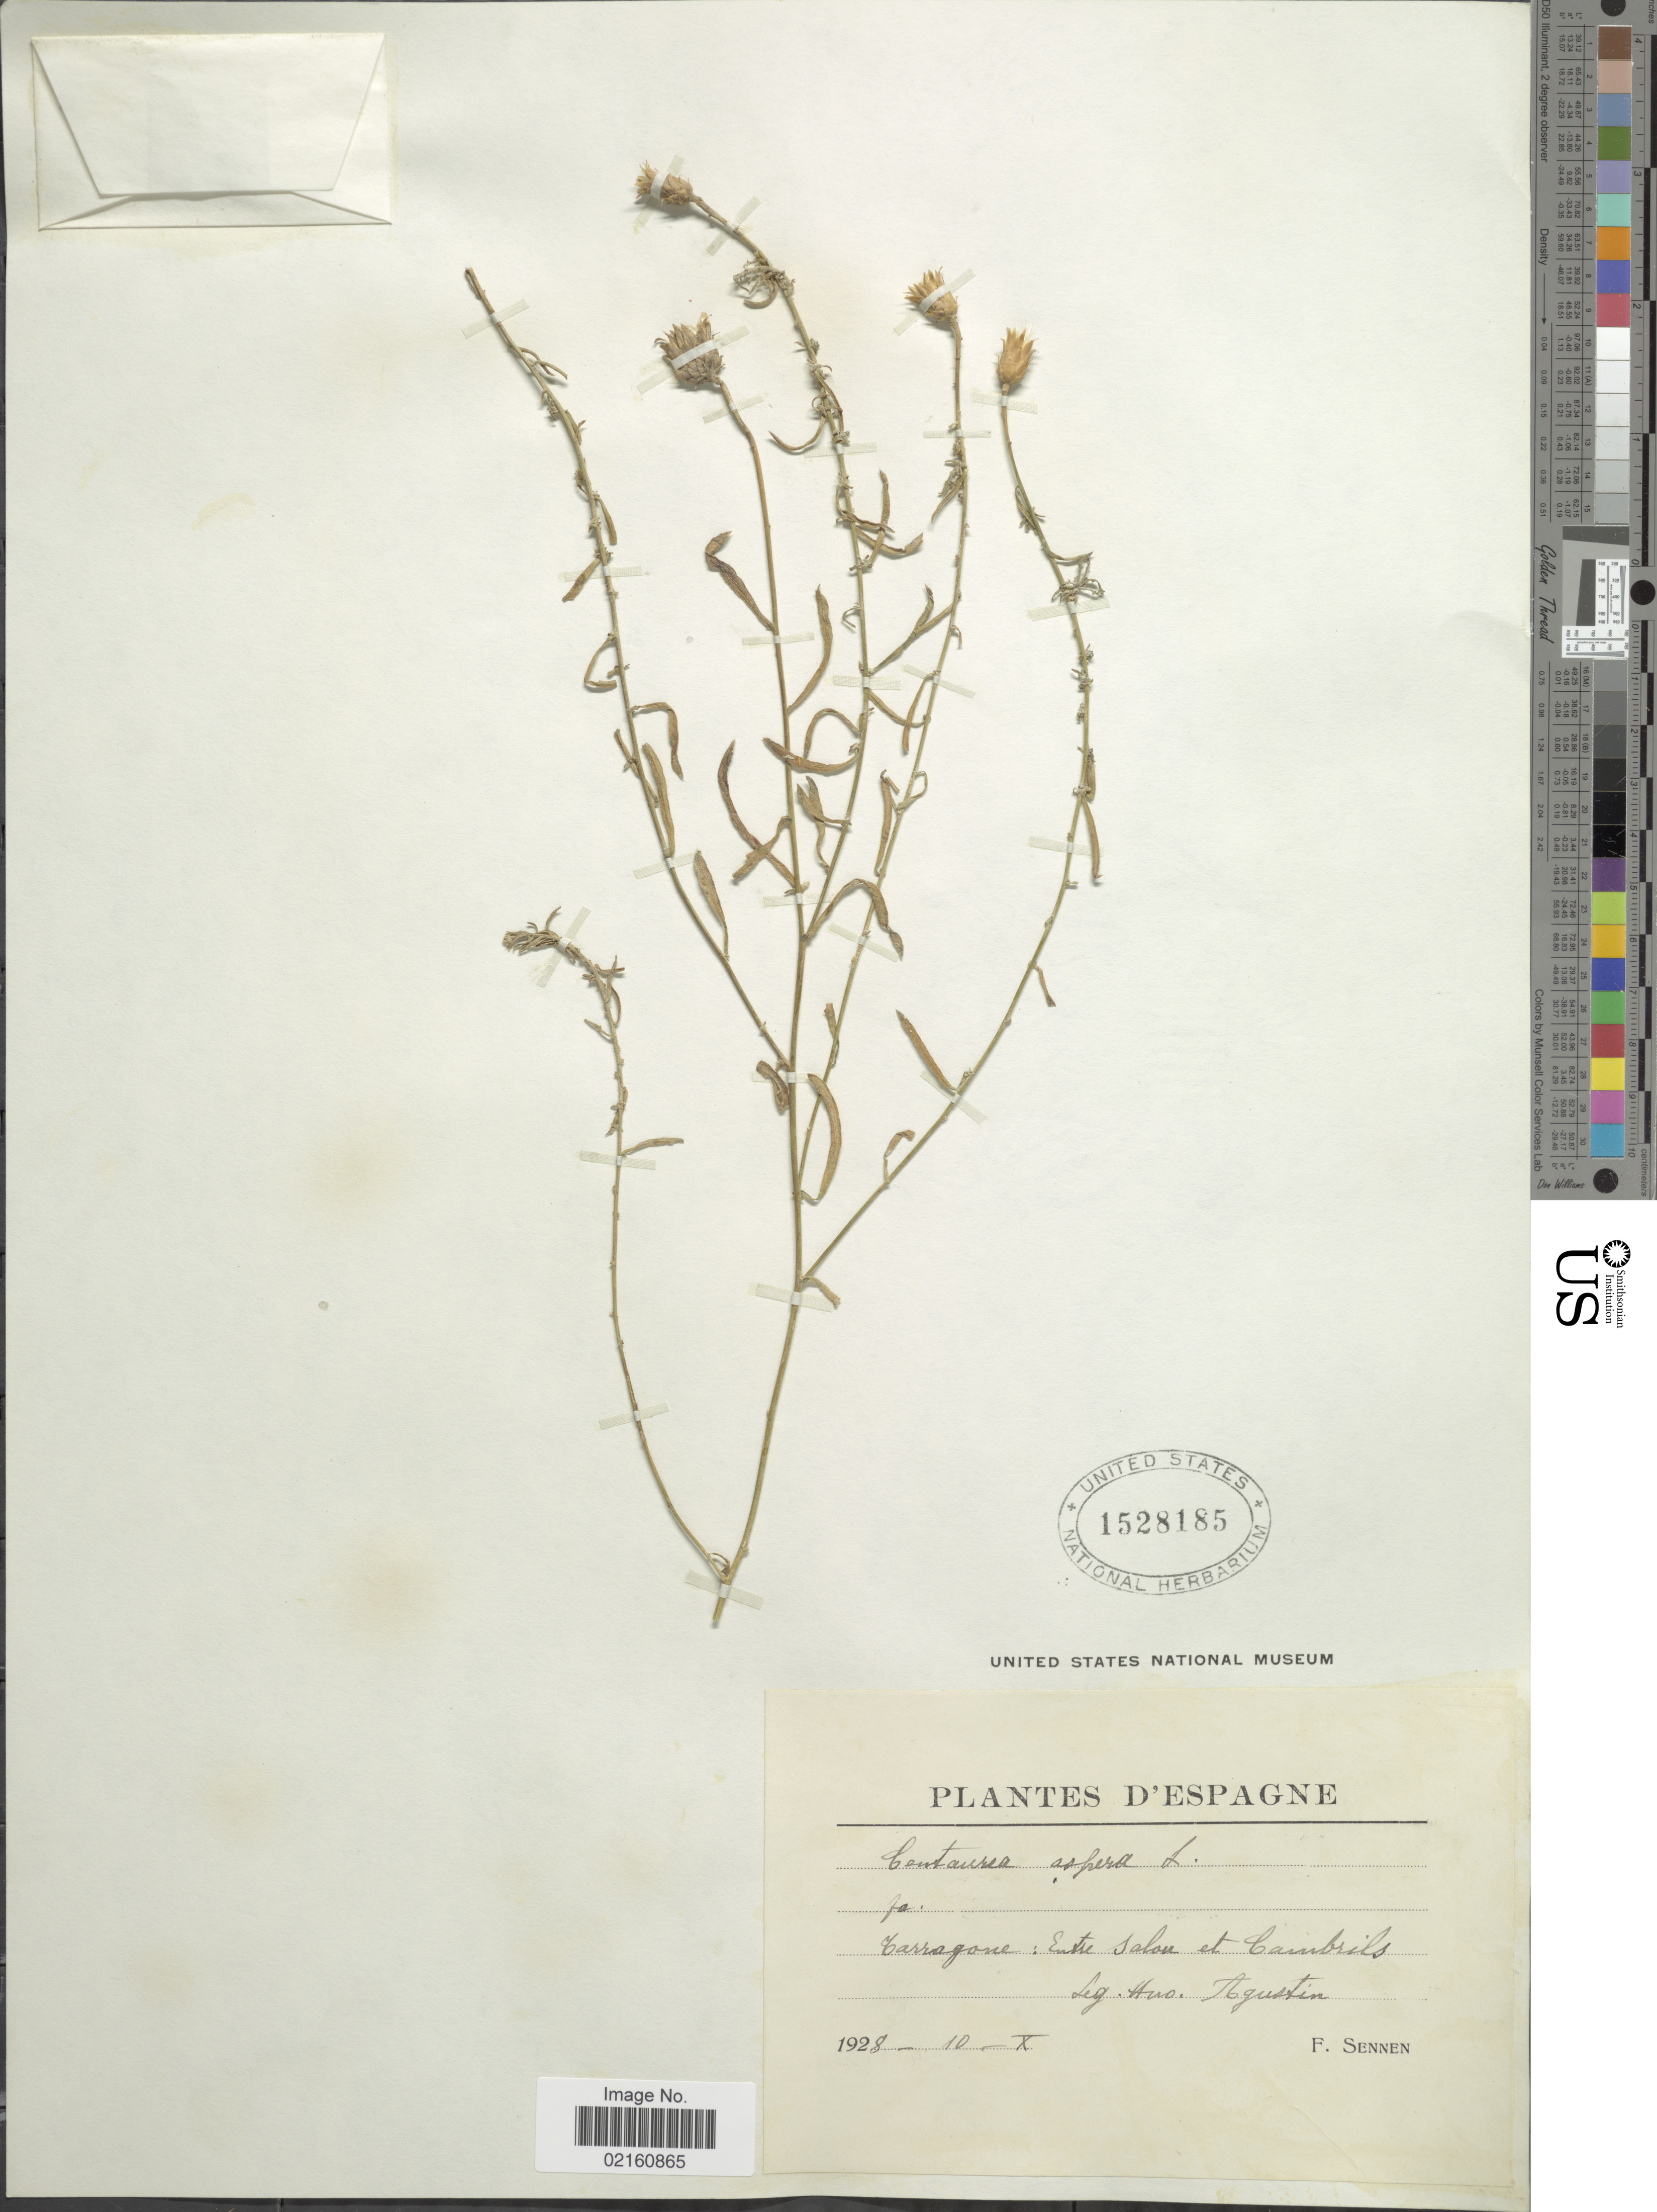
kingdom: Plantae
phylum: Tracheophyta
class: Magnoliopsida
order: Asterales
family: Asteraceae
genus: Centaurea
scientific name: Centaurea aspera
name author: L.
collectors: -. Agustin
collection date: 1928-10-10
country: Spain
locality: Barragone, entre Salon et Cambrils